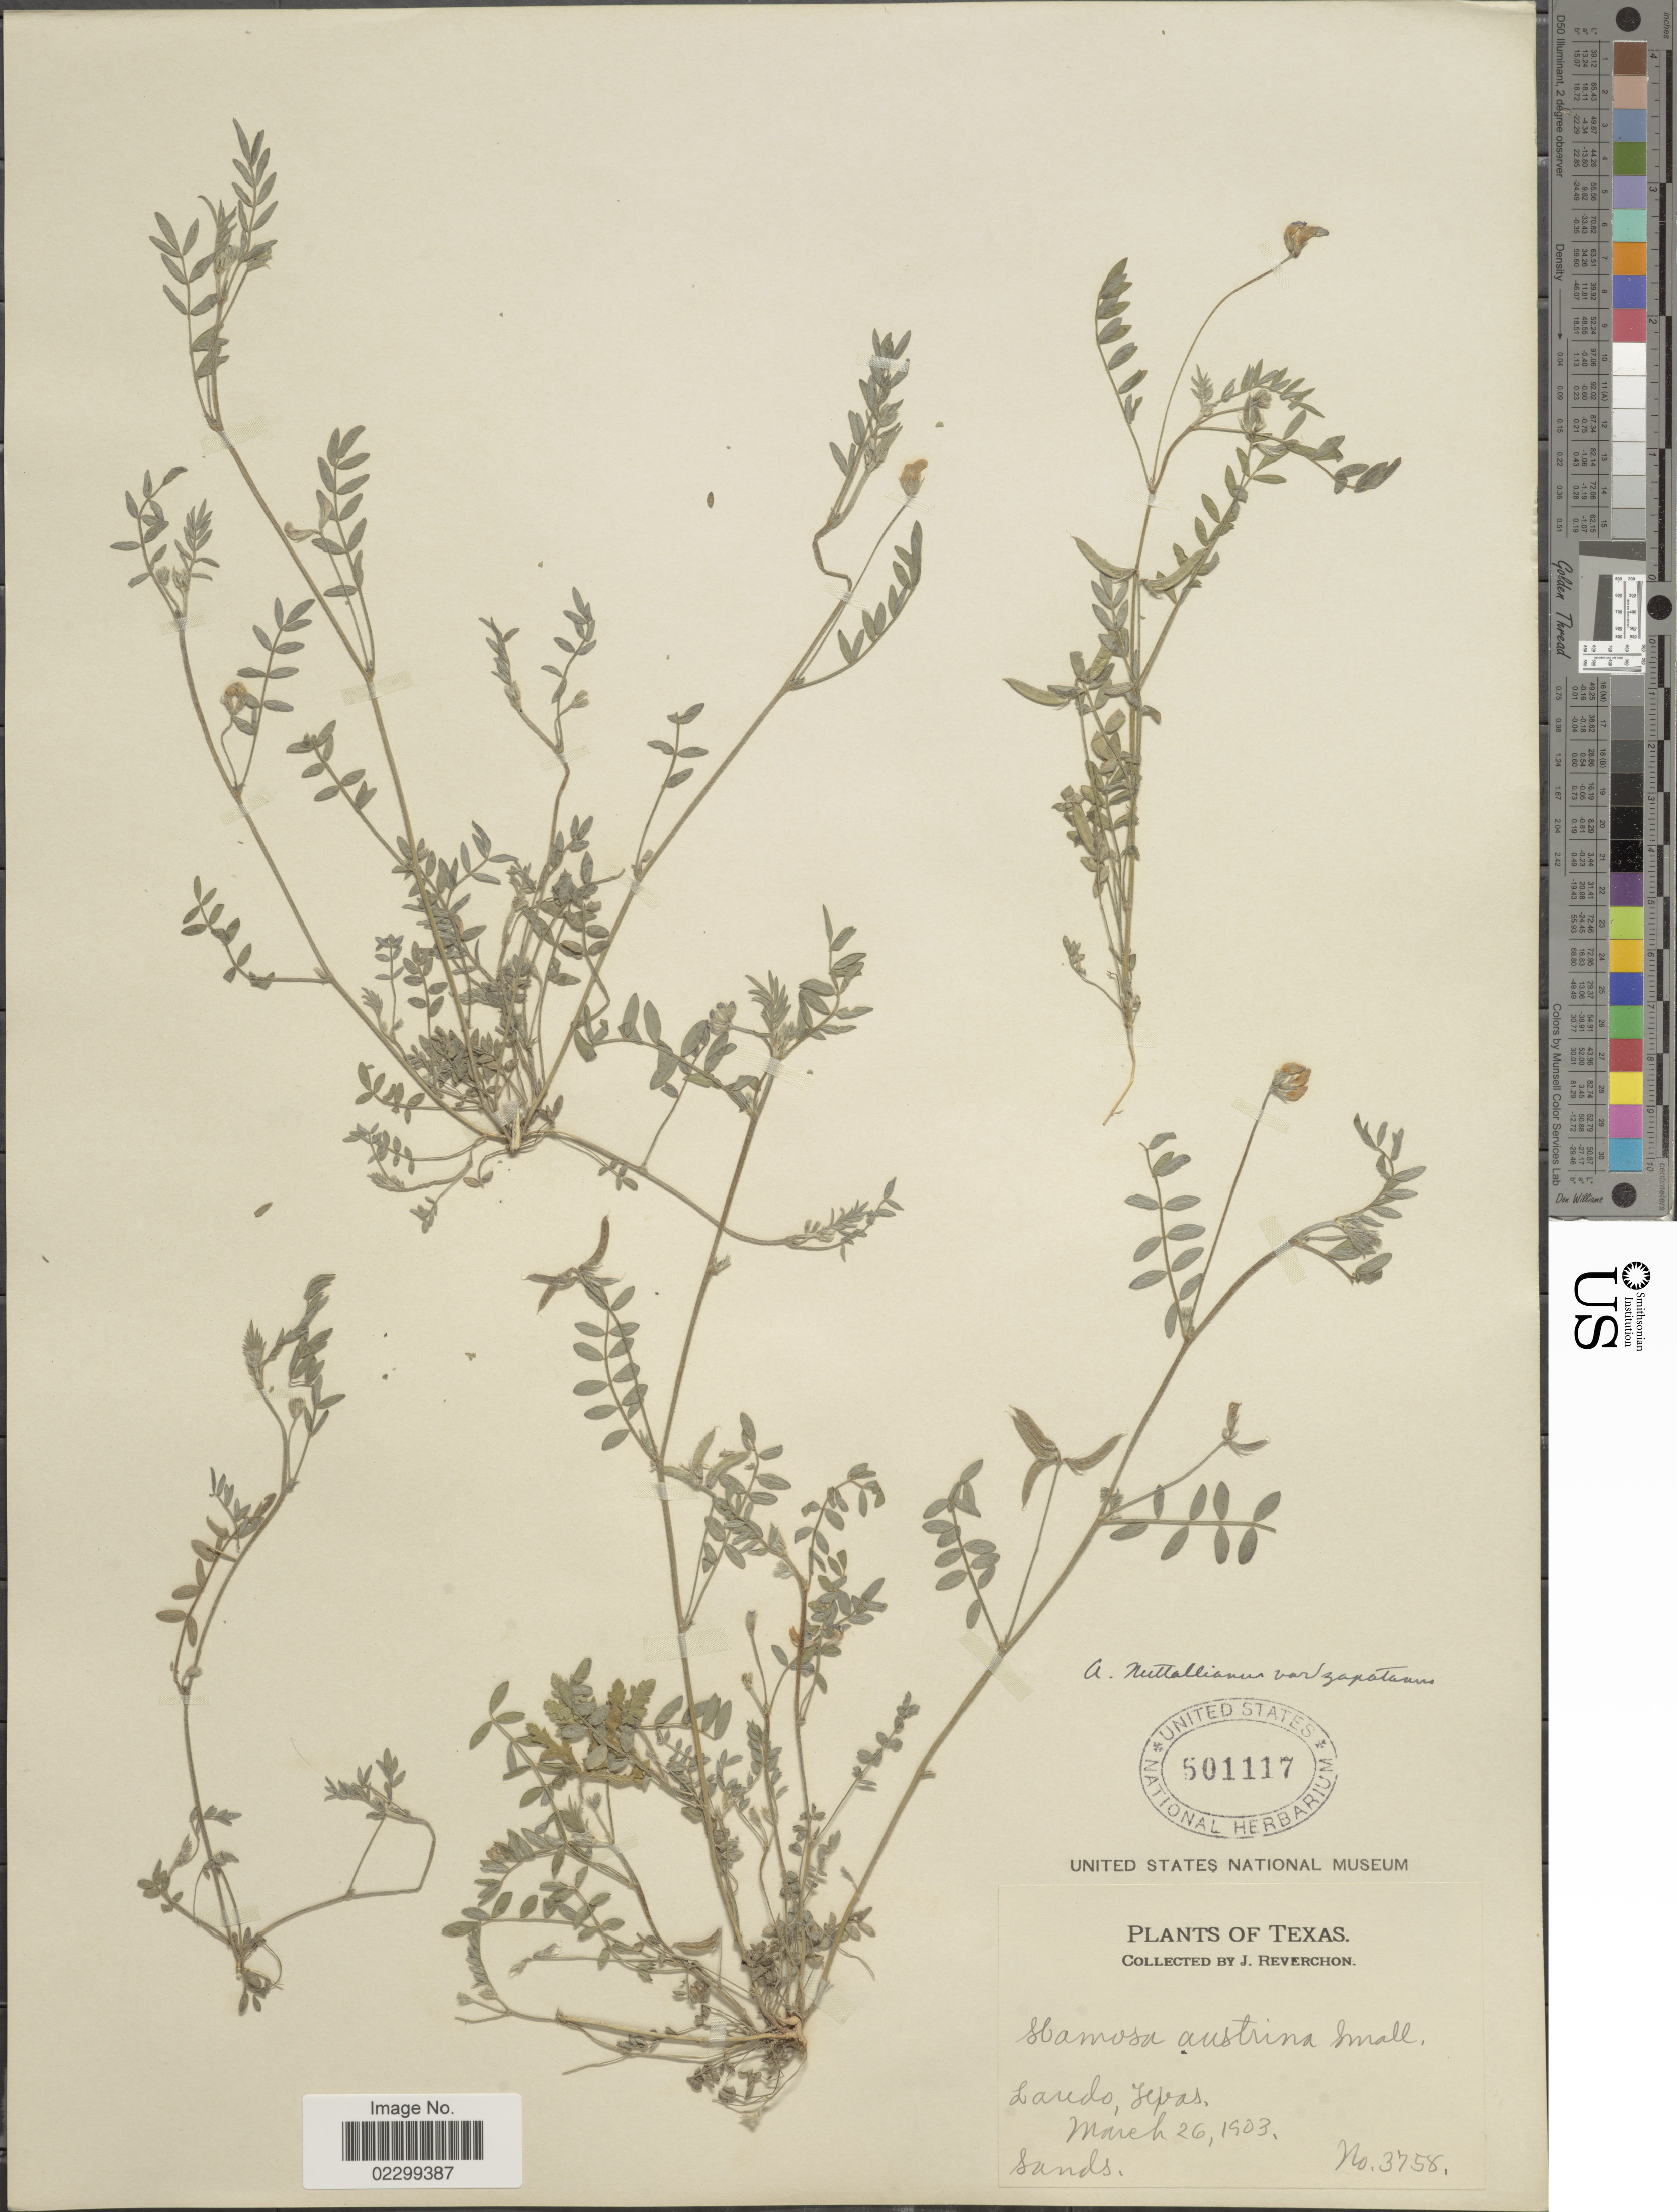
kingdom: Plantae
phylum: Tracheophyta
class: Magnoliopsida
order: Fabales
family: Fabaceae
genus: Astragalus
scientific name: Astragalus austrinus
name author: (Small) O.E. Schulz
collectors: J. Reverchon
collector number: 3758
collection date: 1903-03-26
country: United States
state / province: Texas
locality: Laredo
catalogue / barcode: US 501117